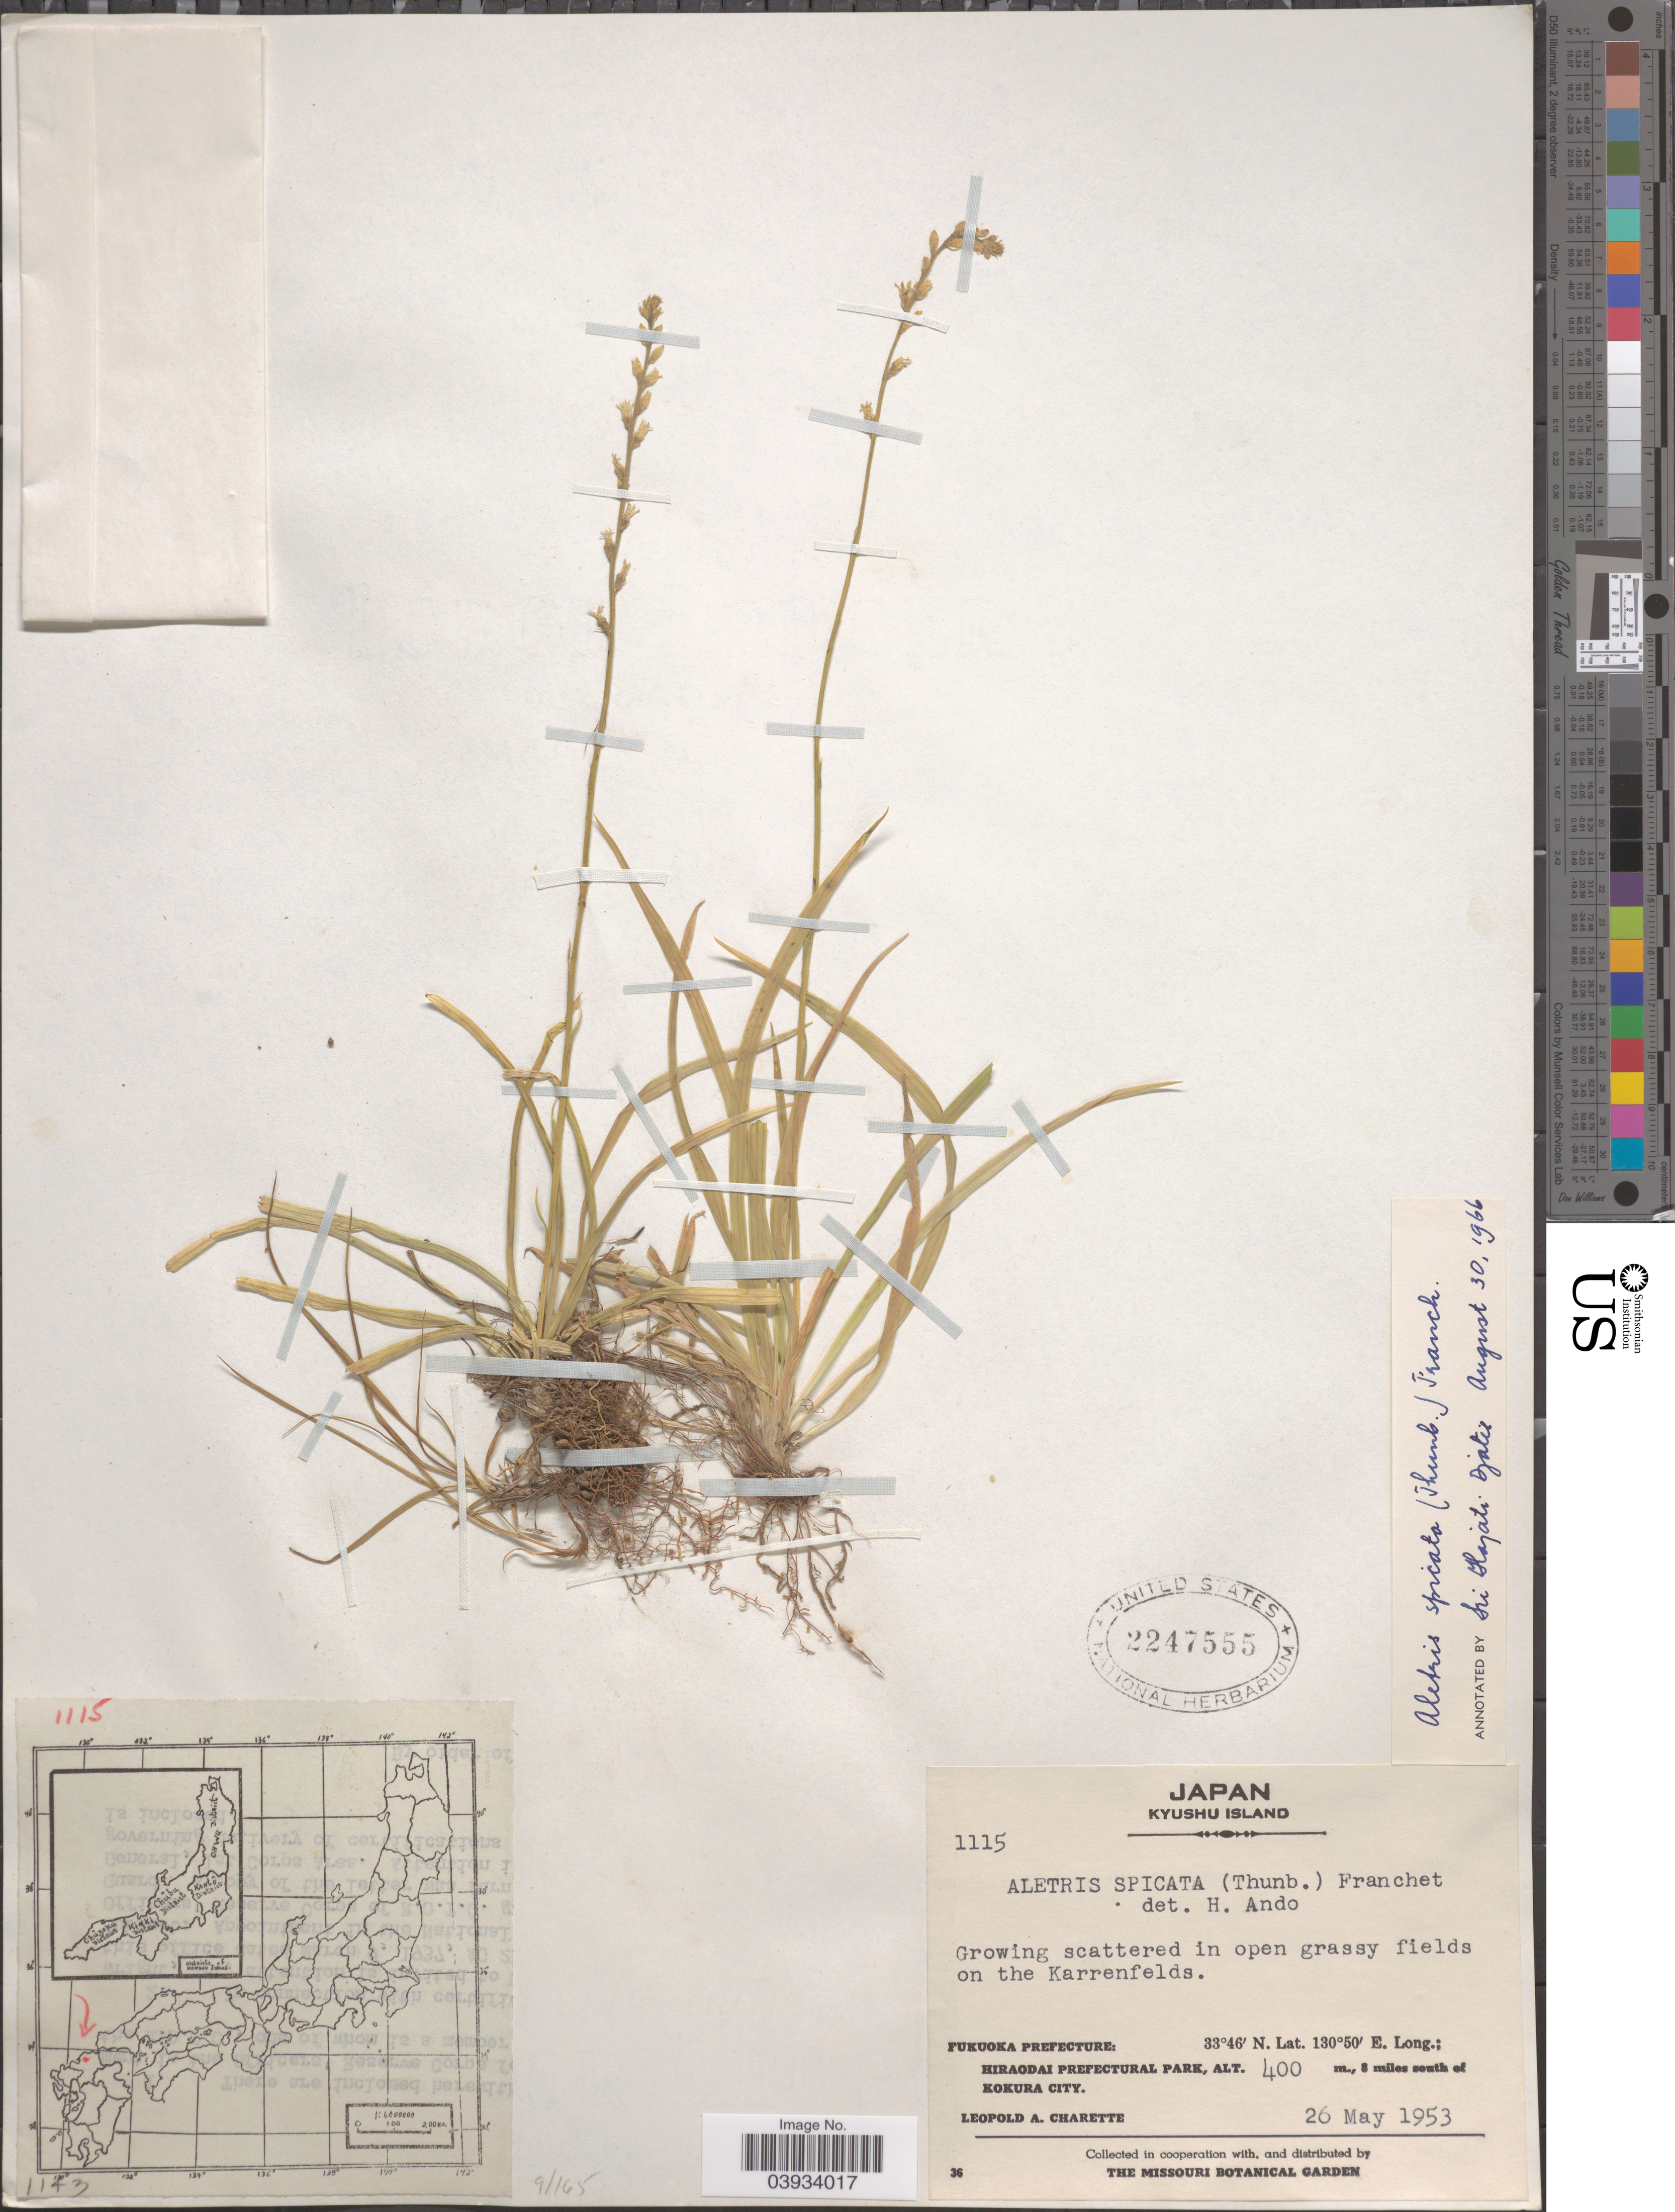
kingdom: Plantae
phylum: Tracheophyta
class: Liliopsida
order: Dioscoreales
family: Nartheciaceae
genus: Aletris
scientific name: Aletris spicata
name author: (Thunb.) Franch.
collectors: L. A. Charette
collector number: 1115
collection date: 1953-05-26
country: Japan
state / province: Hukuoka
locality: Kyushu Island. On the Karrenfelds. Fukuoka Prefecture: Hiraodai Prefectural Park, 8 miles south of Kokura City.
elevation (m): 400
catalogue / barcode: US 2247555